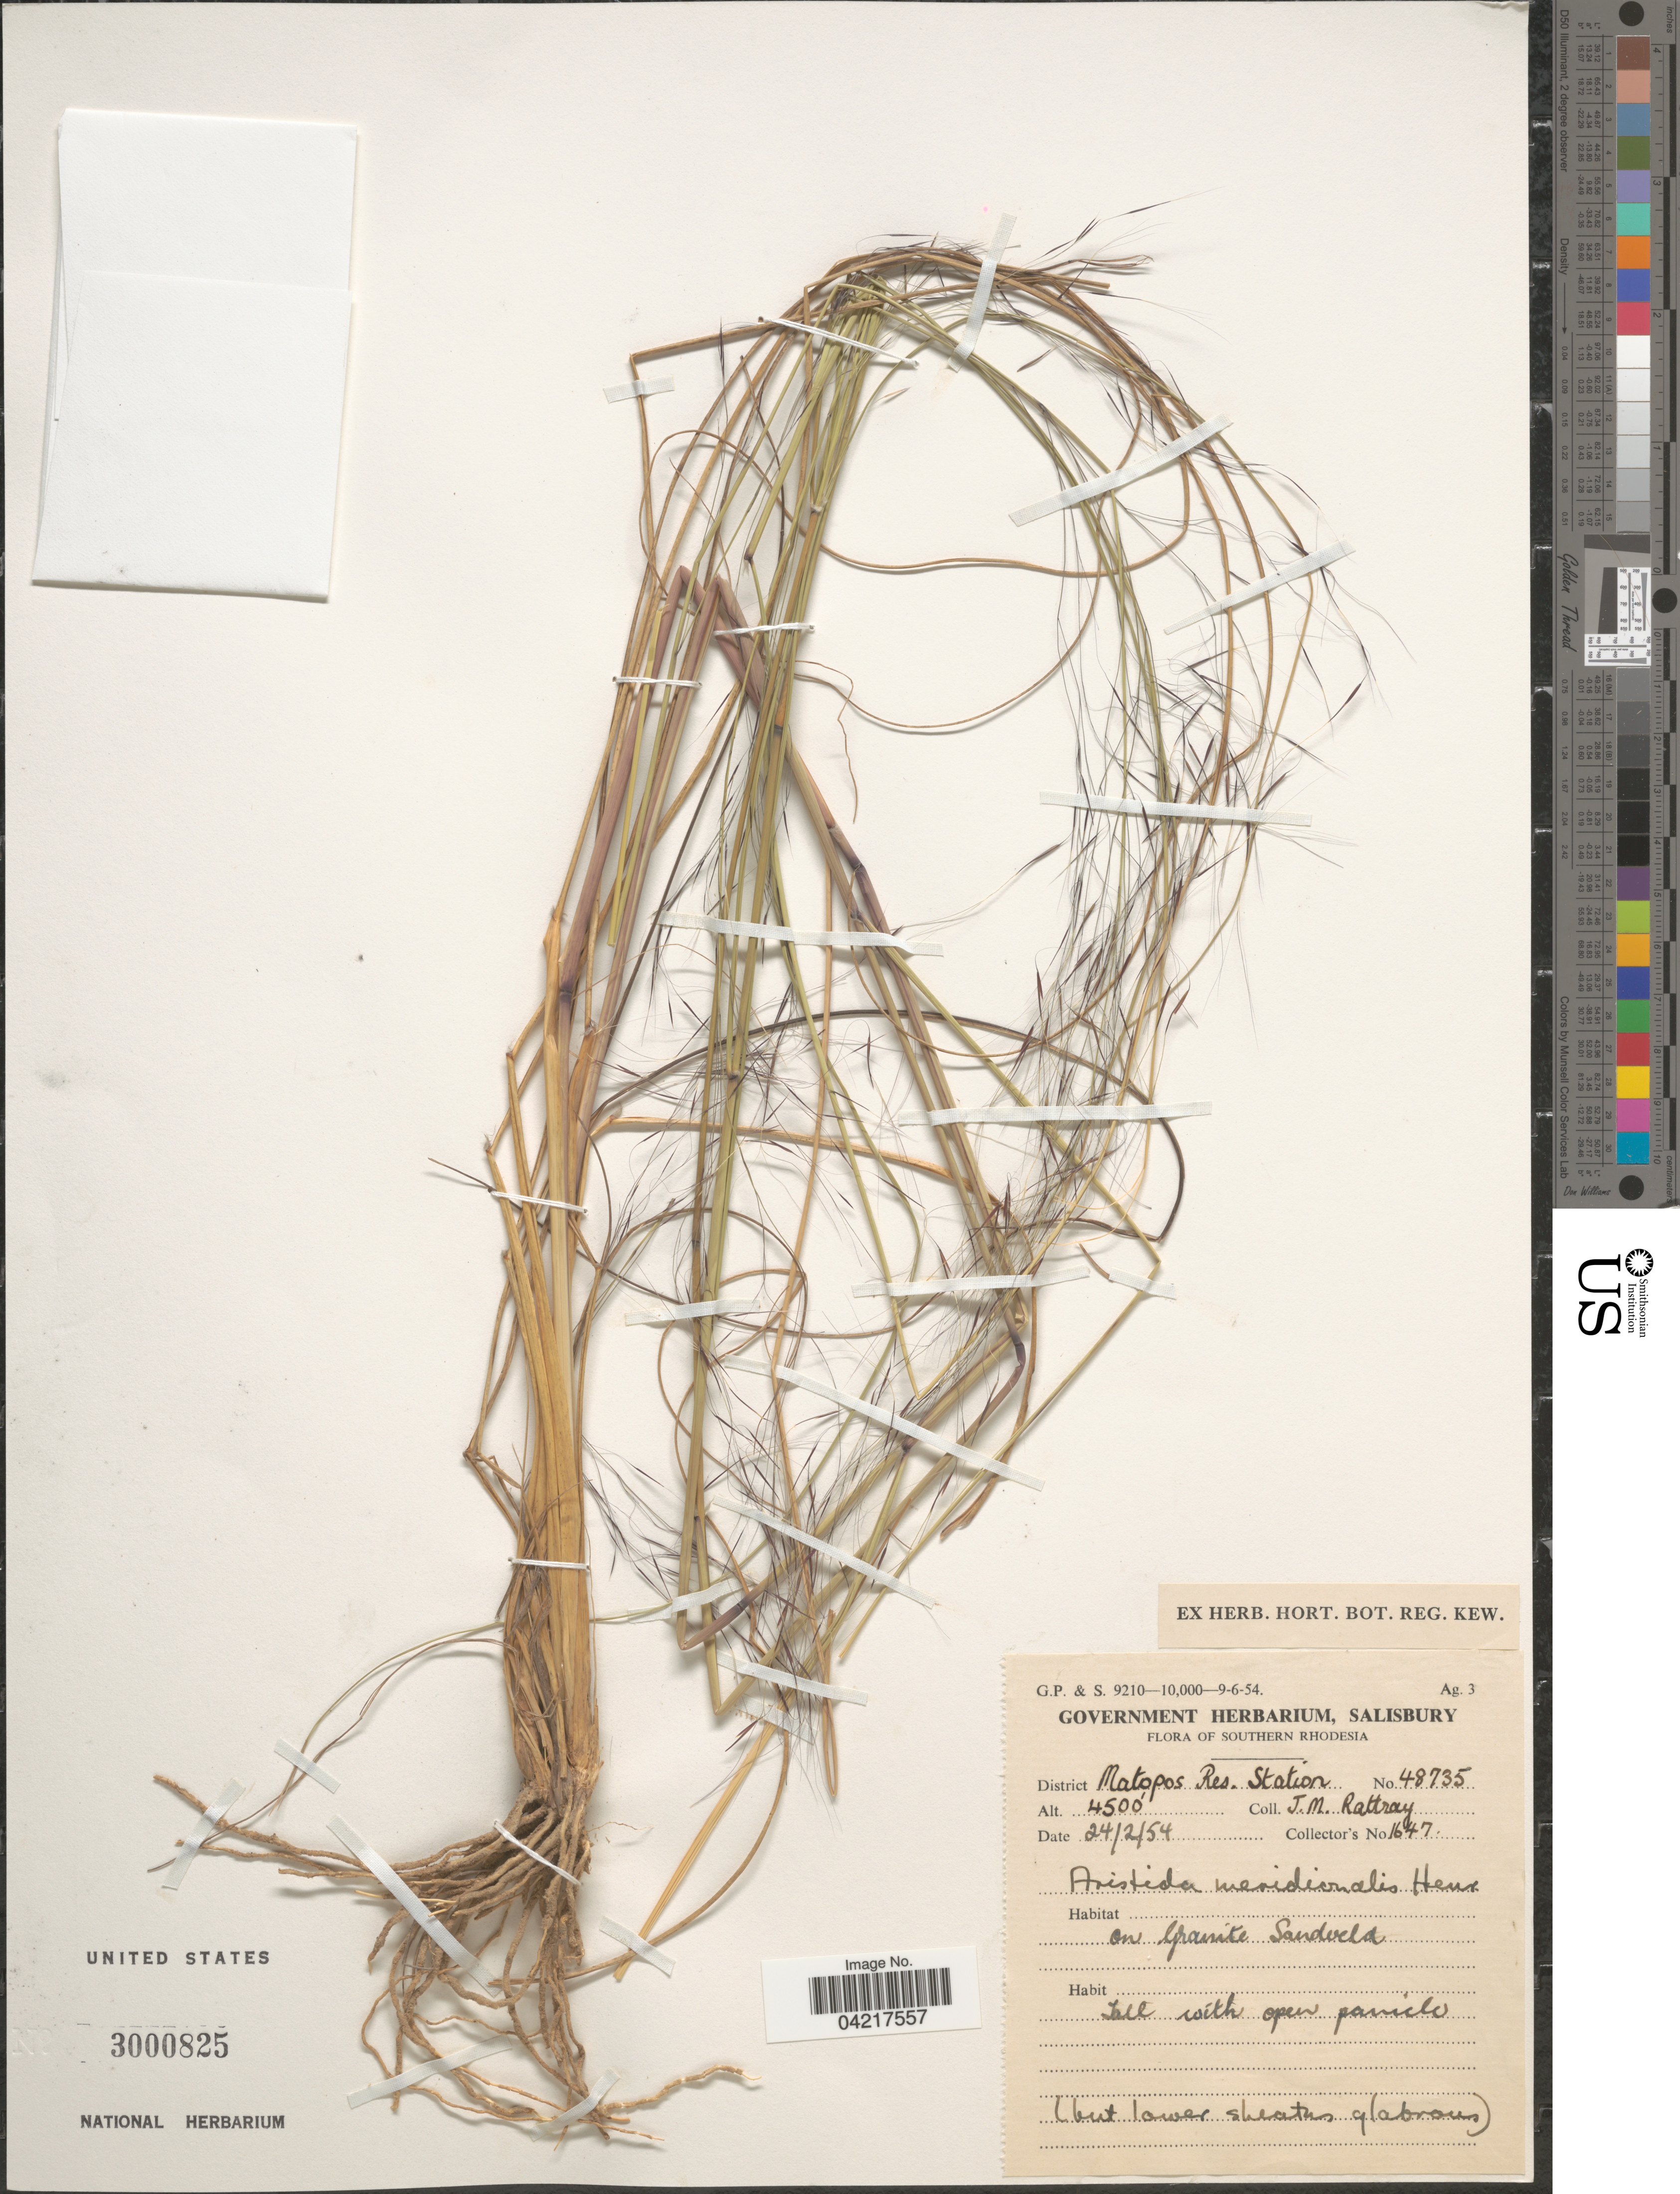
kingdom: Plantae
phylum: Tracheophyta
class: Liliopsida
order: Poales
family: Poaceae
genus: Aristida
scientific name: Aristida meridionalis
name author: Henr.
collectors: J. Rattray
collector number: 1647/48735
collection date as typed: Transcribed d/m/y: 24/2/54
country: Zimbabwe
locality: Matopos Res. Station.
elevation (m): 1372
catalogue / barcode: US 3000825